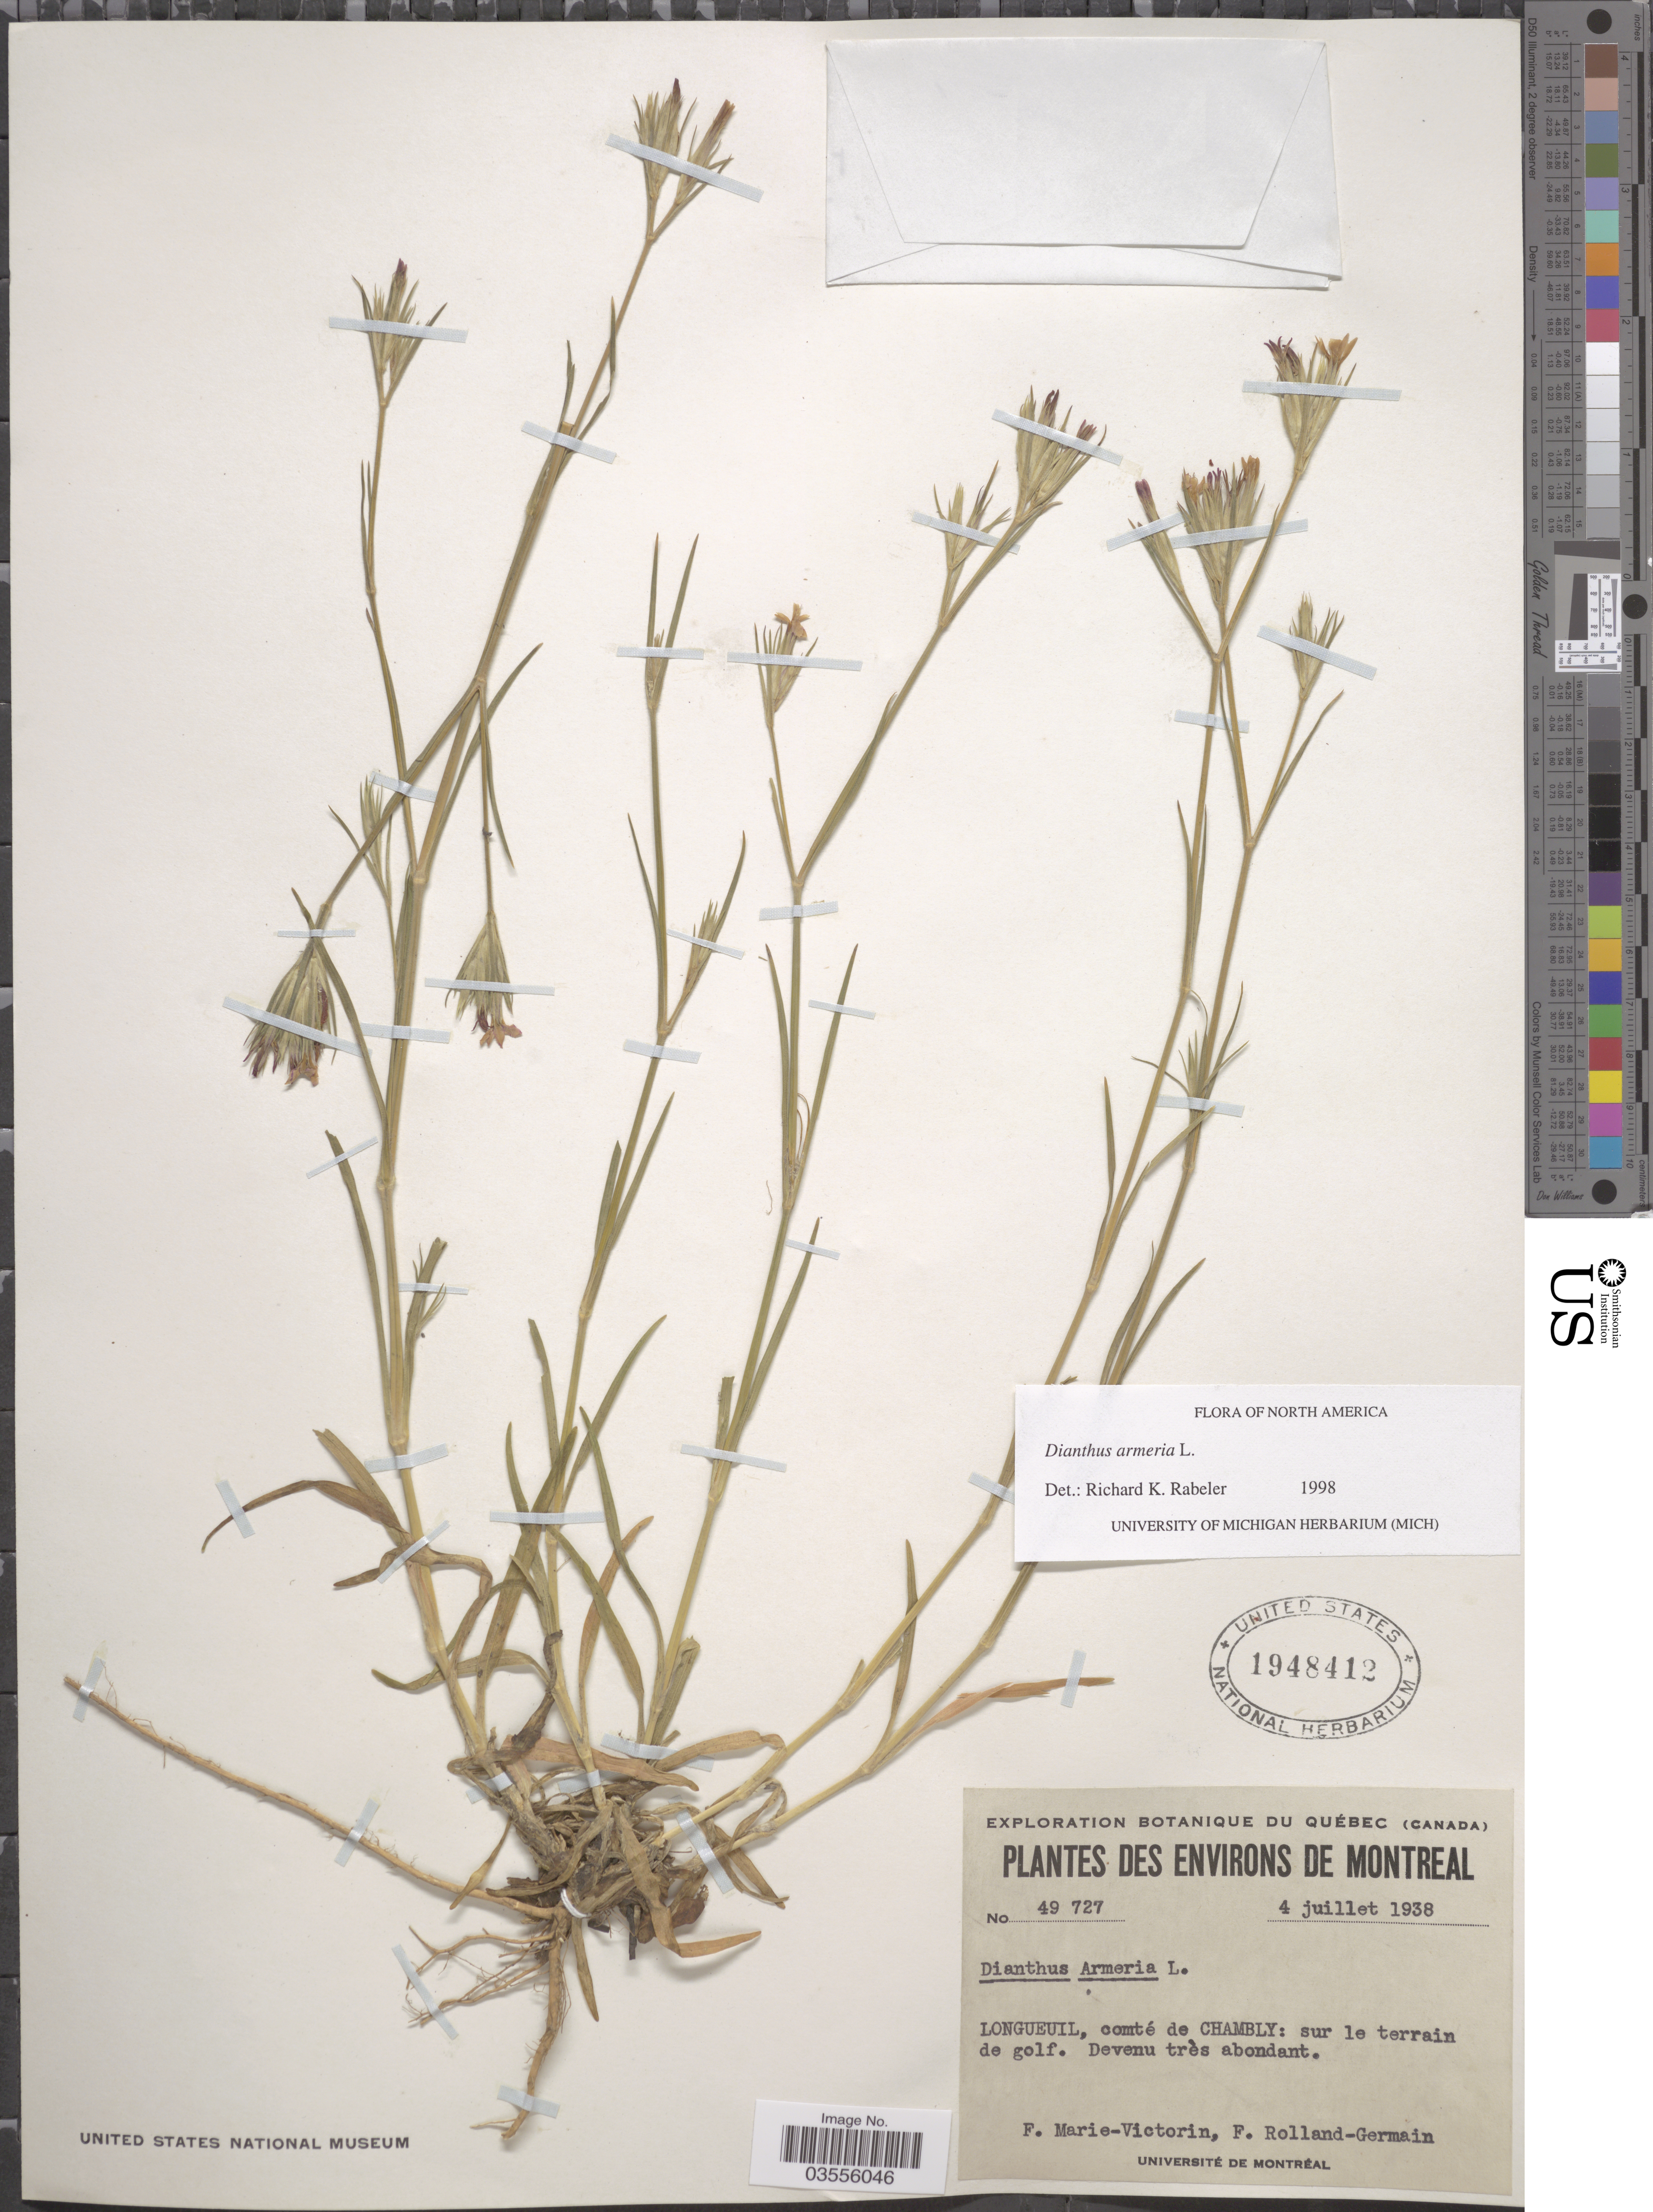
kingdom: Plantae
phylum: Tracheophyta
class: Magnoliopsida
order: Caryophyllales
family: Caryophyllaceae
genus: Dianthus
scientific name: Dianthus armeria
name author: L.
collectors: F. Marie-Victorin & Rolland-Germain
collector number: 49727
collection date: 1938-07-04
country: Canada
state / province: Quebec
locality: Environs de Montreal. Longueuil, comté de Chambly: sur le terrain de golf.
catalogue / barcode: US 1948412